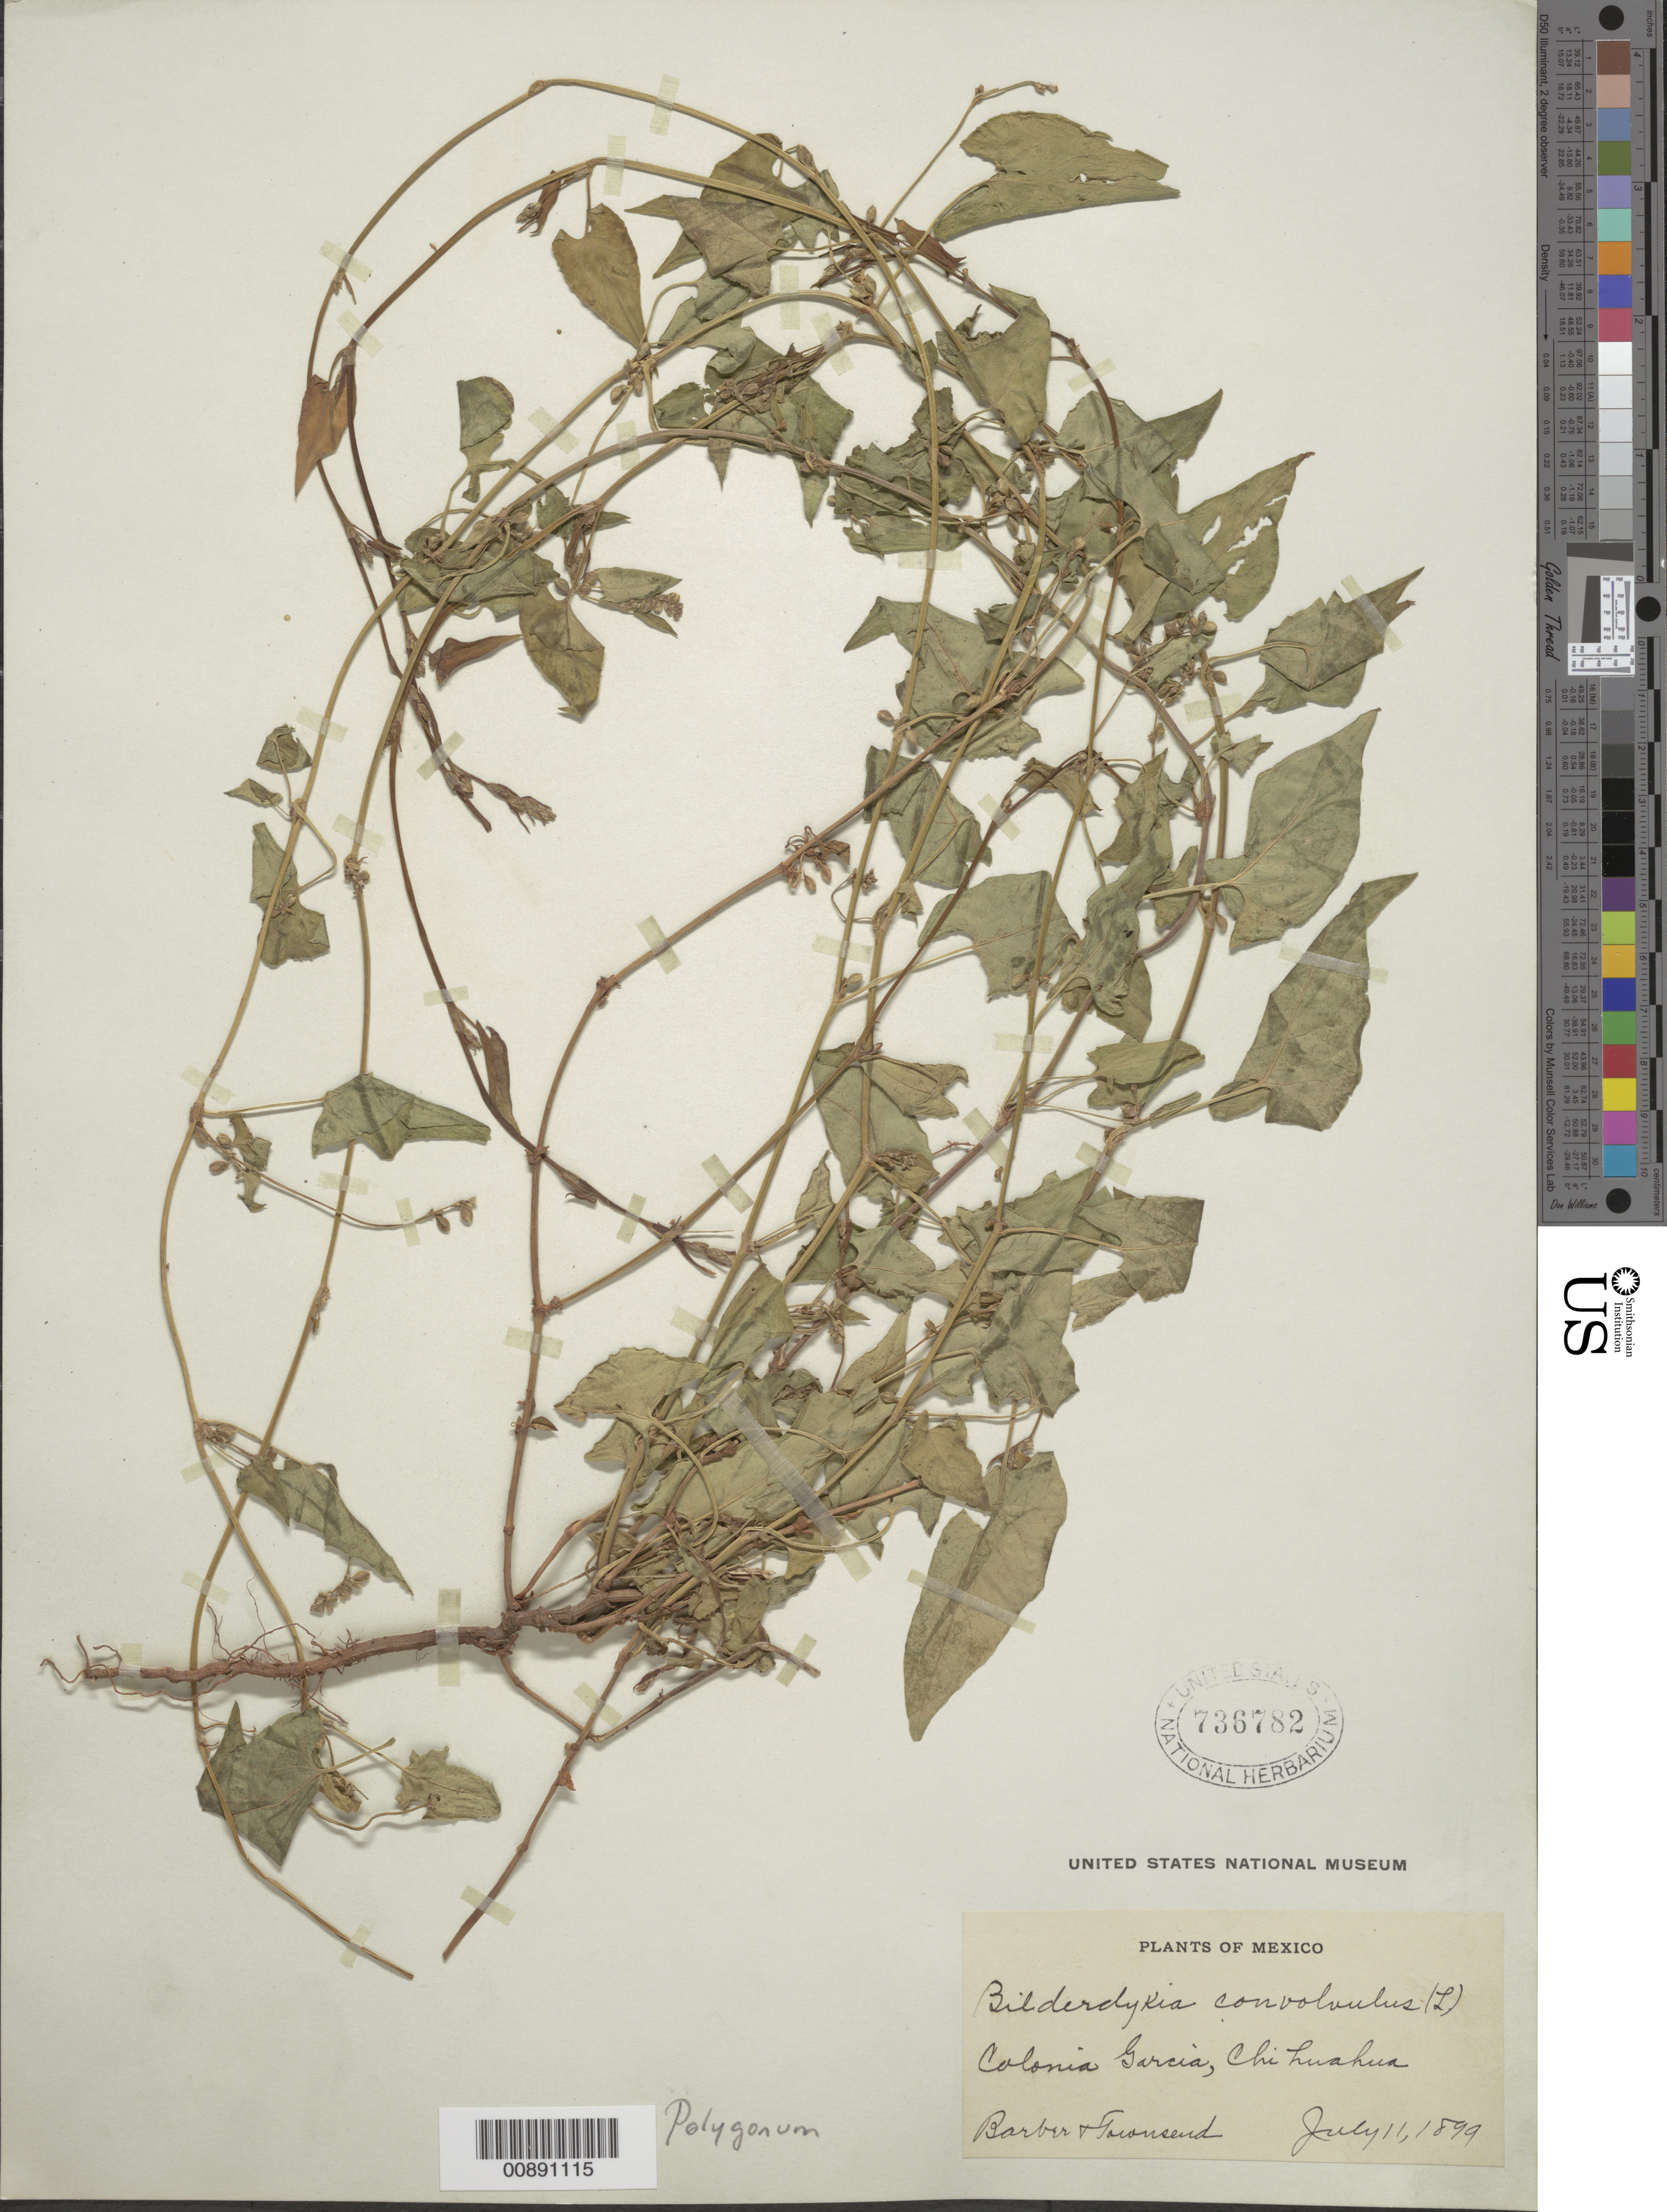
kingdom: Plantae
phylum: Tracheophyta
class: Magnoliopsida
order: Caryophyllales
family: Polygonaceae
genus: Fallopia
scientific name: Fallopia convolvulus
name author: (L.) Á. Löve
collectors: C. Barber & C. H. T. Townsend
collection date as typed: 11 Jul 1899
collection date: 1899-07-11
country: Mexico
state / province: Chihuahua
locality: Colonia García, Chihuahua.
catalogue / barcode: US 736782